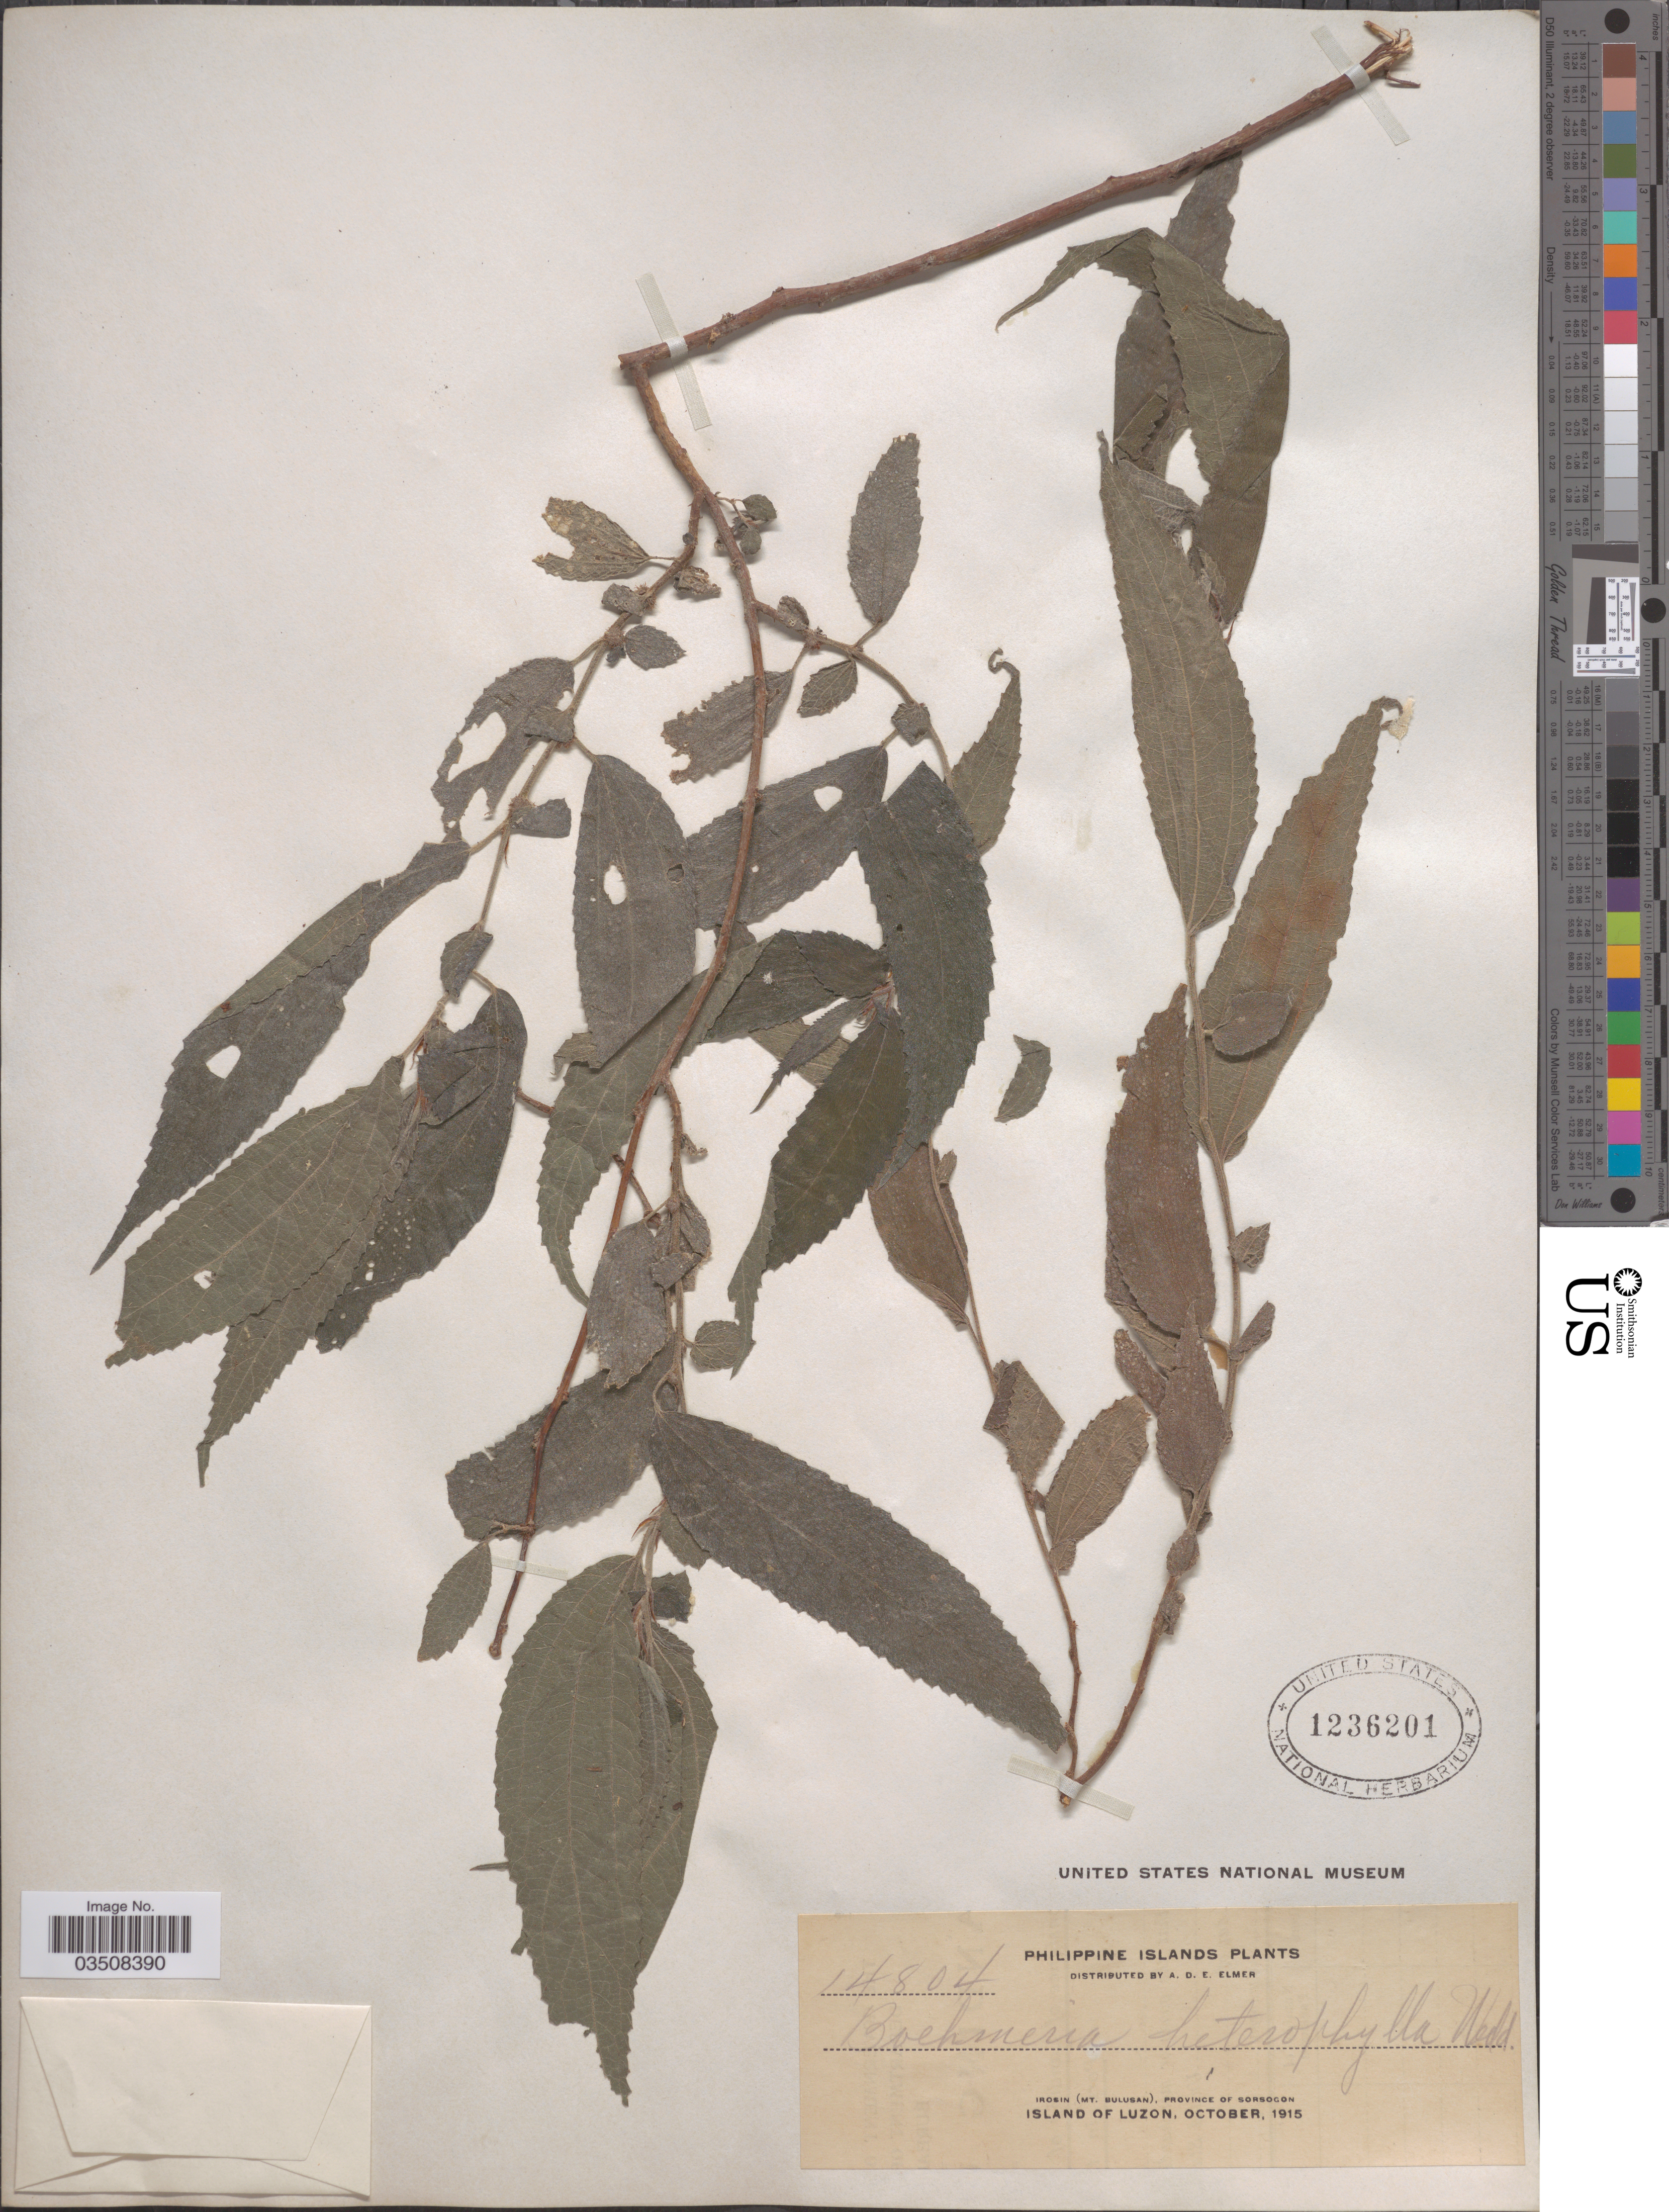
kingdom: Plantae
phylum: Tracheophyta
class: Magnoliopsida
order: Rosales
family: Urticaceae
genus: Boehmeria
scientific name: Boehmeria heterophylla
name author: Blume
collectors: A. D. E. Elmer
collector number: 14804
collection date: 1915-10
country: Philippines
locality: Irosin (Mt. Bulusan), Province of Sorsogon. Island of Luzon.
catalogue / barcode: US 1236201